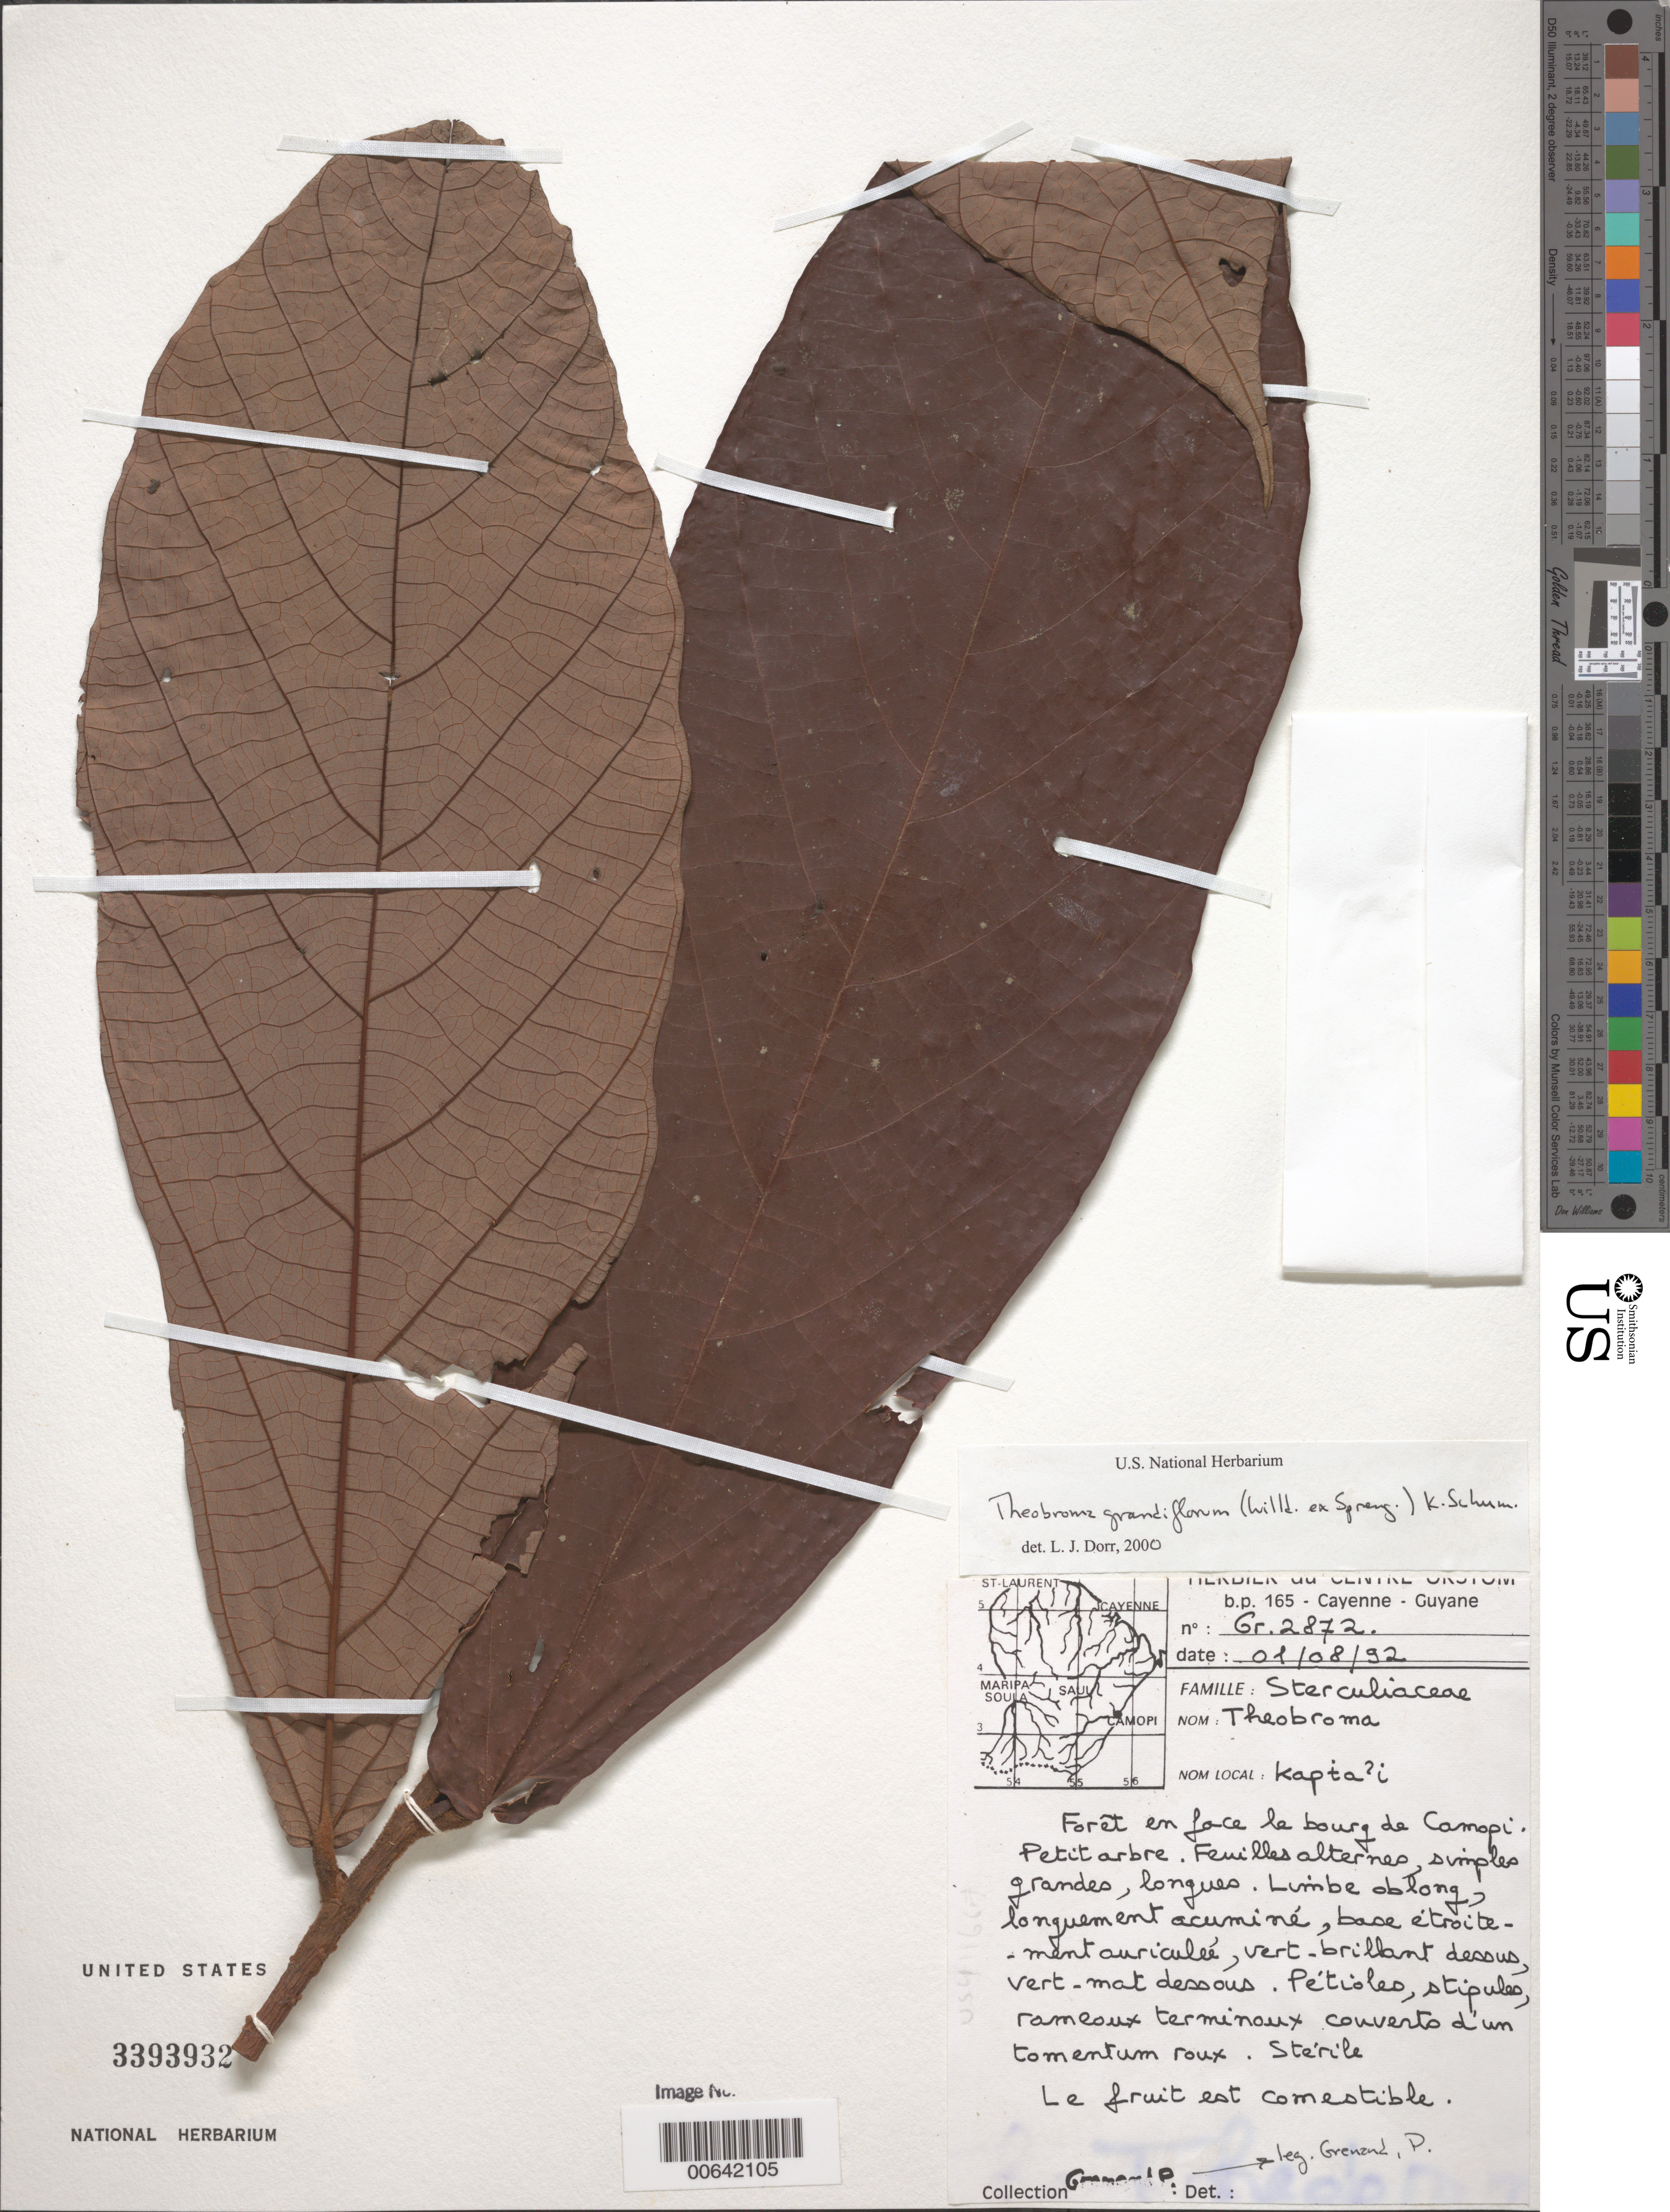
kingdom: Plantae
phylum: Tracheophyta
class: Magnoliopsida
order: Malvales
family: Malvaceae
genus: Theobroma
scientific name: Theobroma grandiflorum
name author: (Willd. ex Spreng.) K. Schum.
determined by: Dorr, L. J., (BOT), Smithsonian Institution - National Museum of Natural History (UNITED STATES)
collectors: P. Grenand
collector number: Gr. 2872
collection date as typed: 01 Aug 1992 or 08 Jan 1992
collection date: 1992-01-08 or 1992-08-01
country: French Guiana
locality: Forêt ed face le bourg de Camopi.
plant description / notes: Common name: Kapta?i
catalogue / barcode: US 3393932